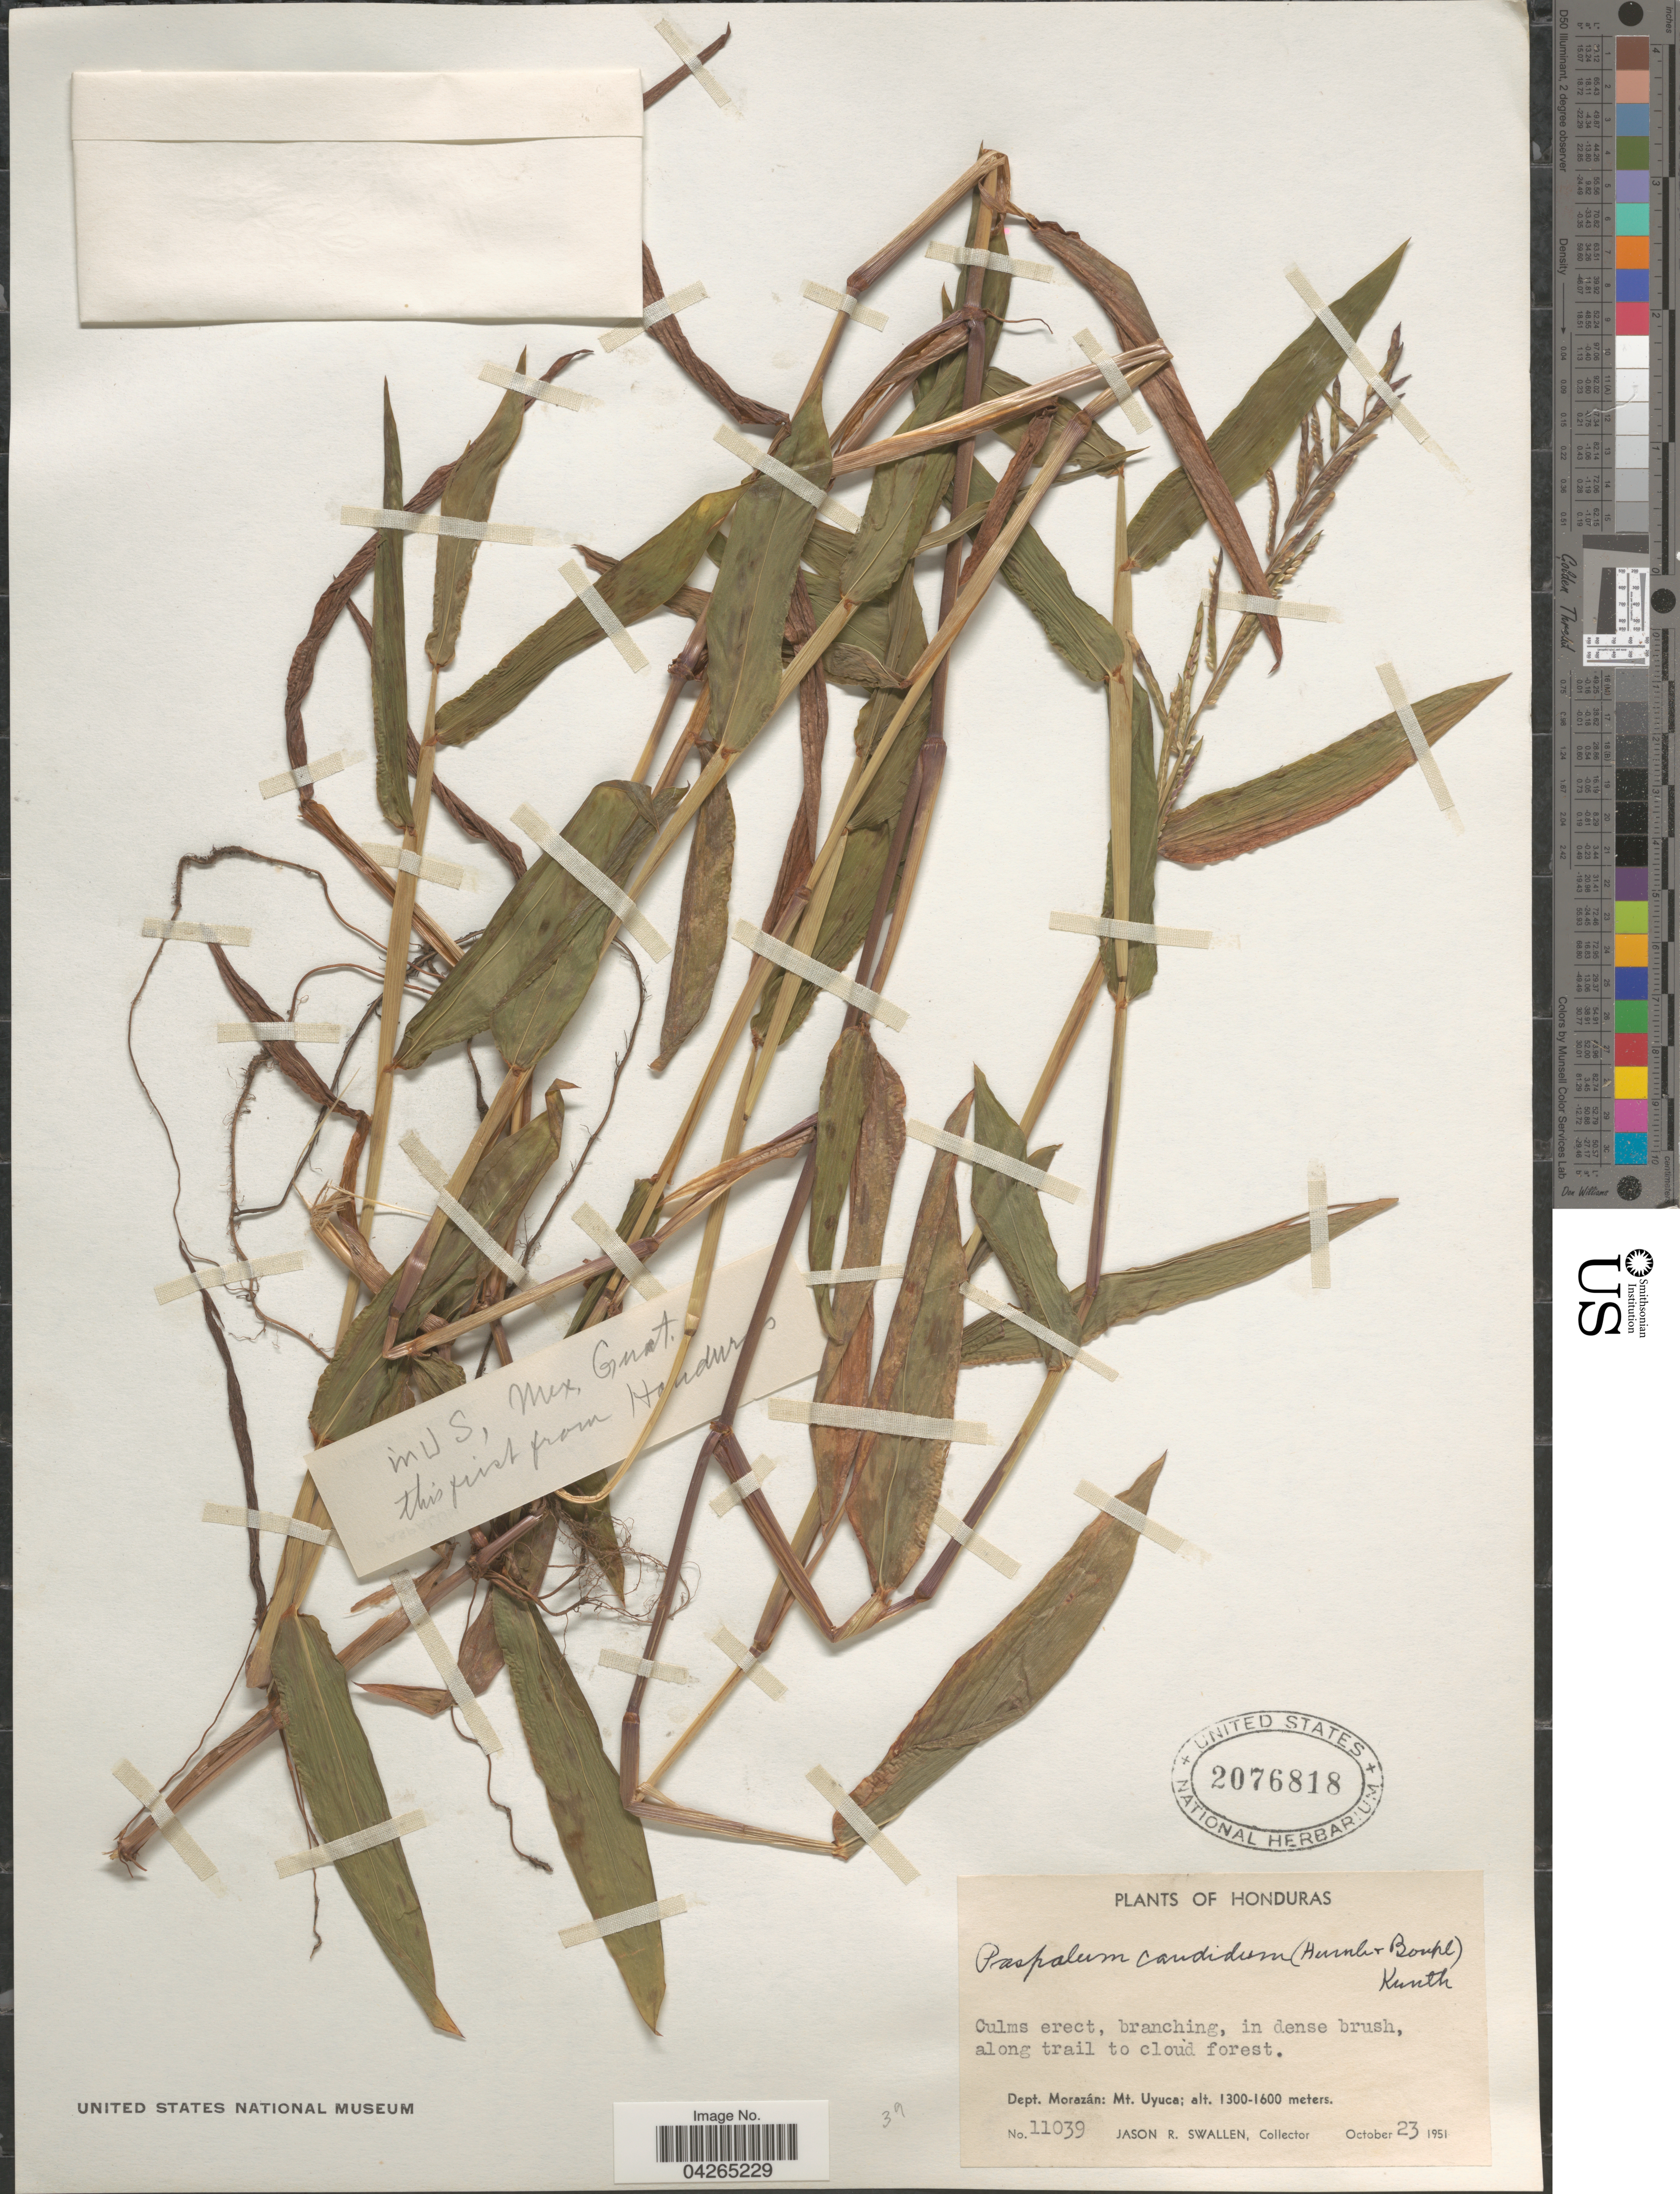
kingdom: Plantae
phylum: Tracheophyta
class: Liliopsida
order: Poales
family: Poaceae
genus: Paspalum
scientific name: Paspalum candidum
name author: (Humb. & Bonpl. ex Fleugge) Kunth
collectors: J. R. Swallen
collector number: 11039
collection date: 1951-10-23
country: Honduras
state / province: Fco. Morazán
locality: Dept. Morazán: Mt. Uyuca.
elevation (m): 1300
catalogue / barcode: US 2076818